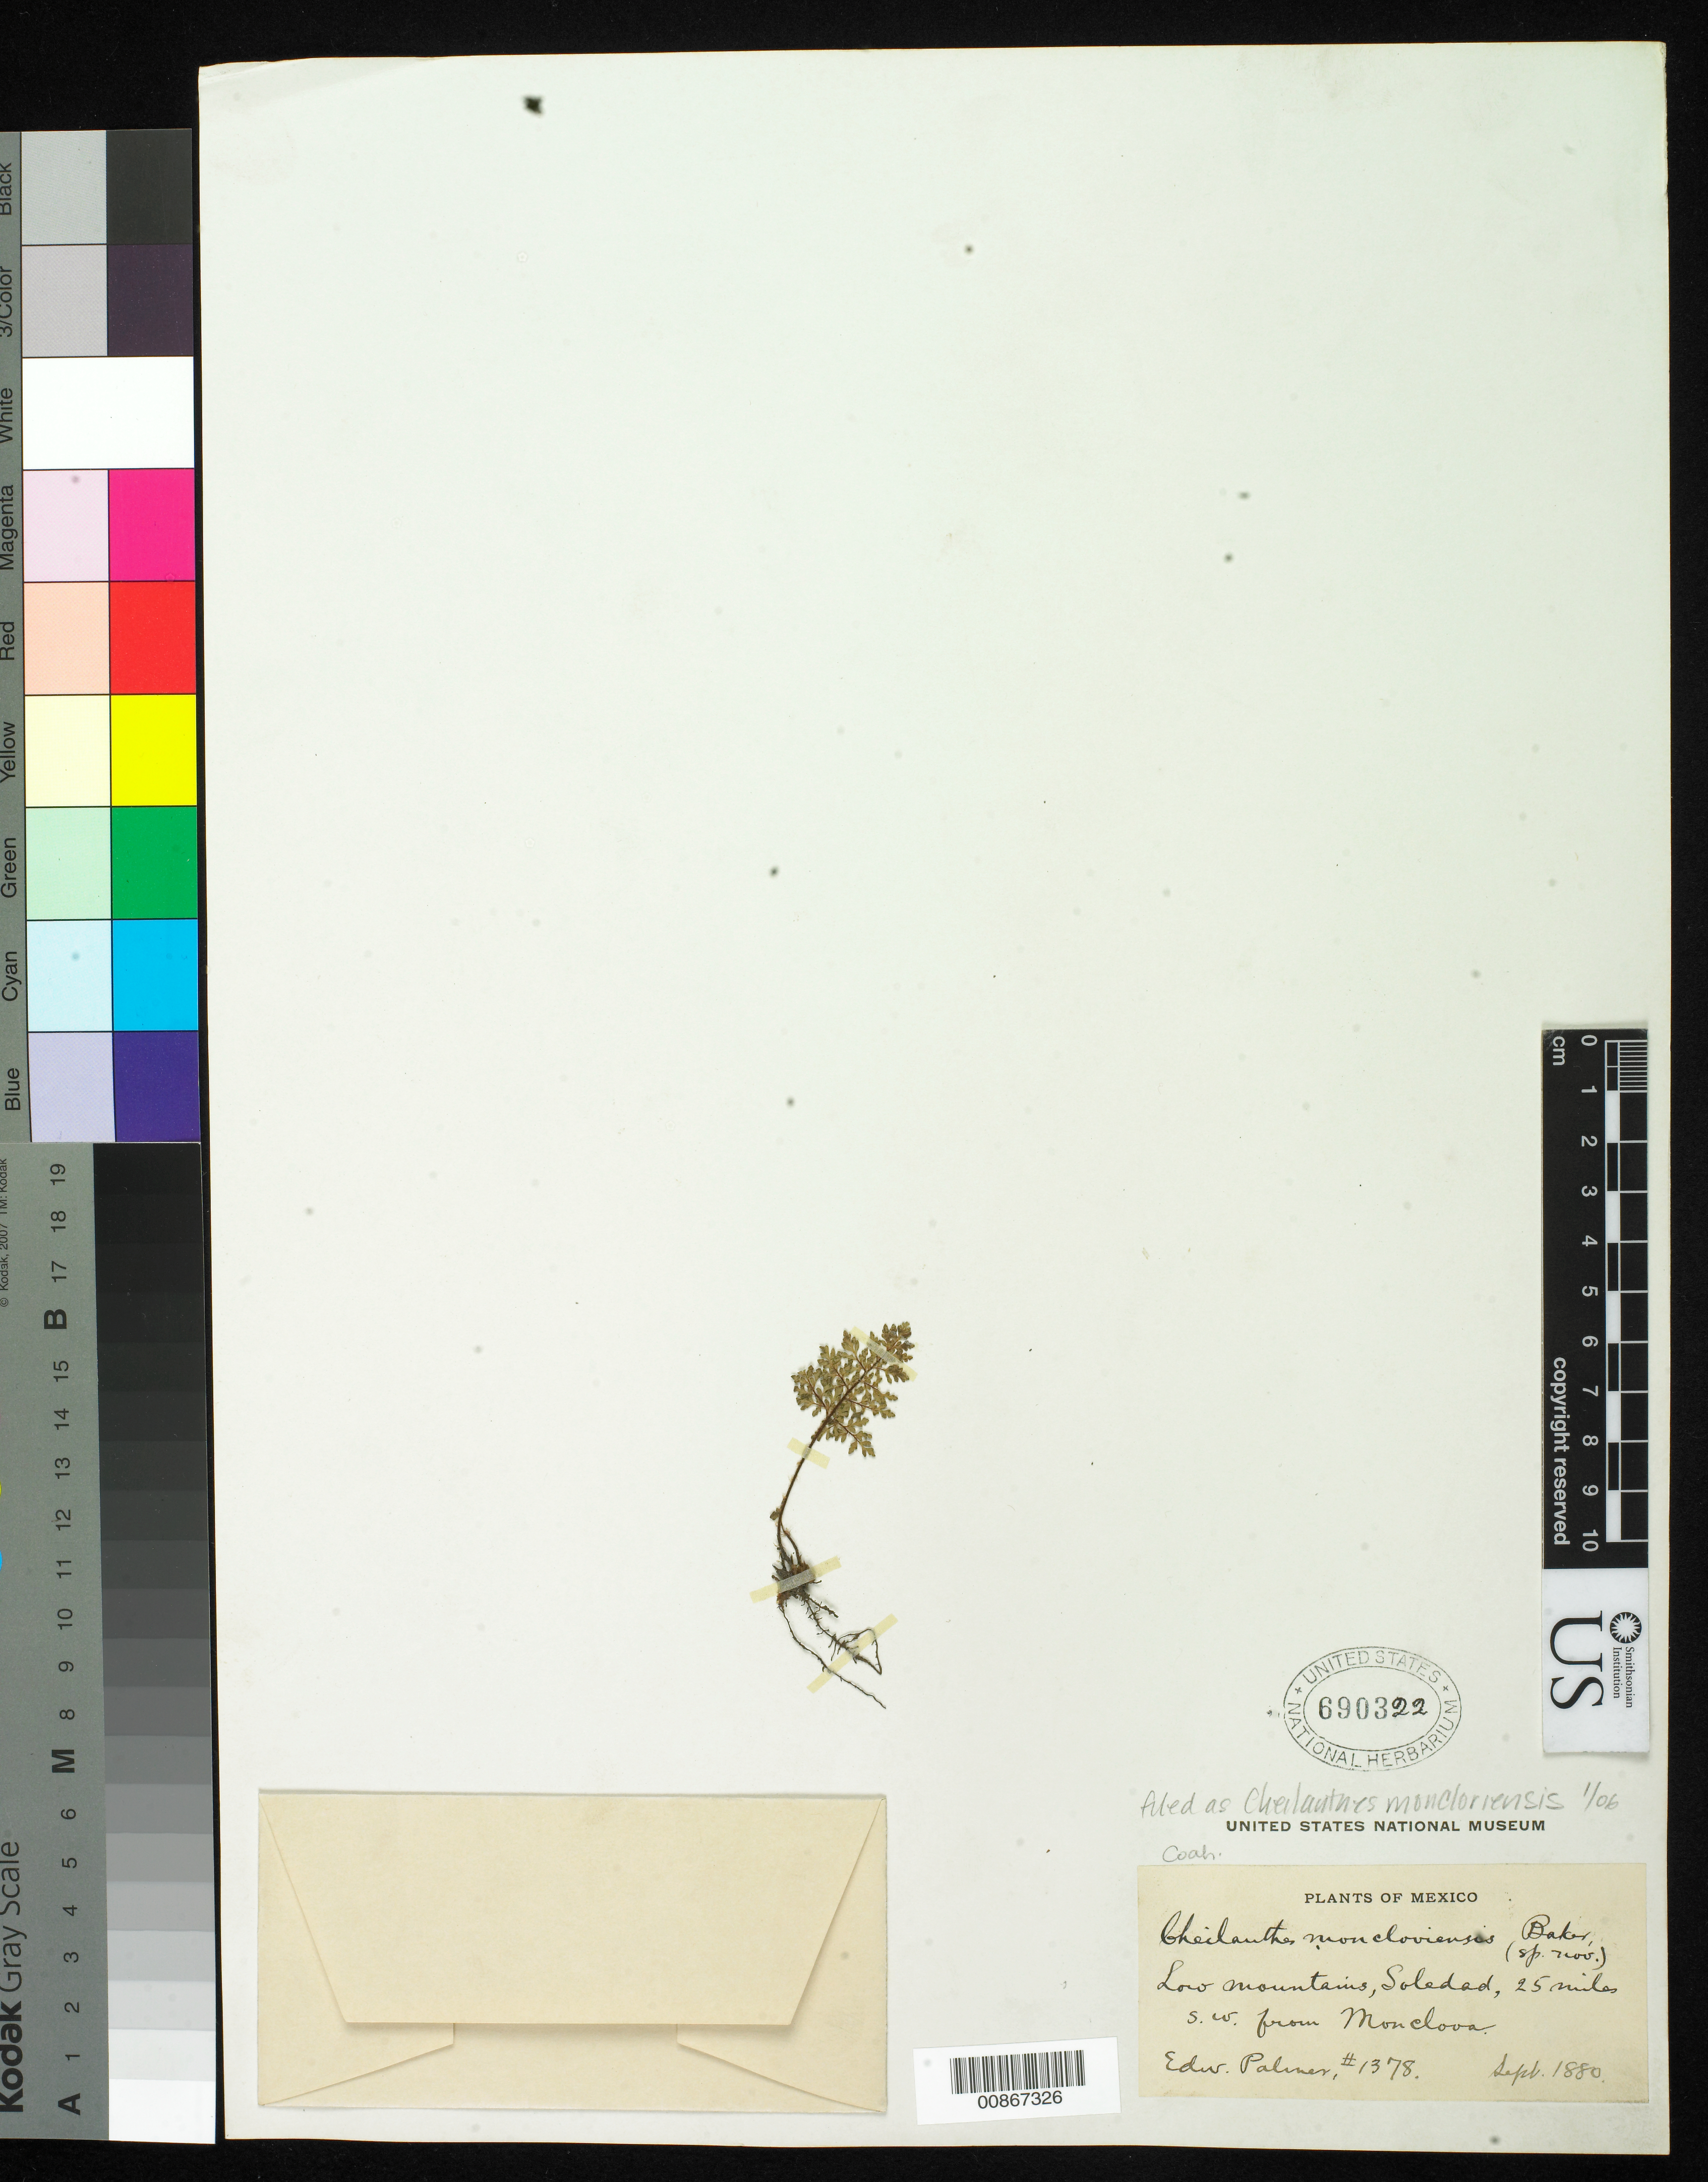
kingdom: Plantae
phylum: Tracheophyta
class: Polypodiopsida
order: Polypodiales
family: Pteridaceae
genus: Myriopteris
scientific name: Myriopteris pringlei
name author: (Davenp.) Grusz & Windham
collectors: E. Palmer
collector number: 1378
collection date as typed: Sep 1880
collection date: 1880-09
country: Mexico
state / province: Coahuila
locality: Soledad, 25 miles SW from Monclova.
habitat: Low mountains.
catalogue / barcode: US 690322